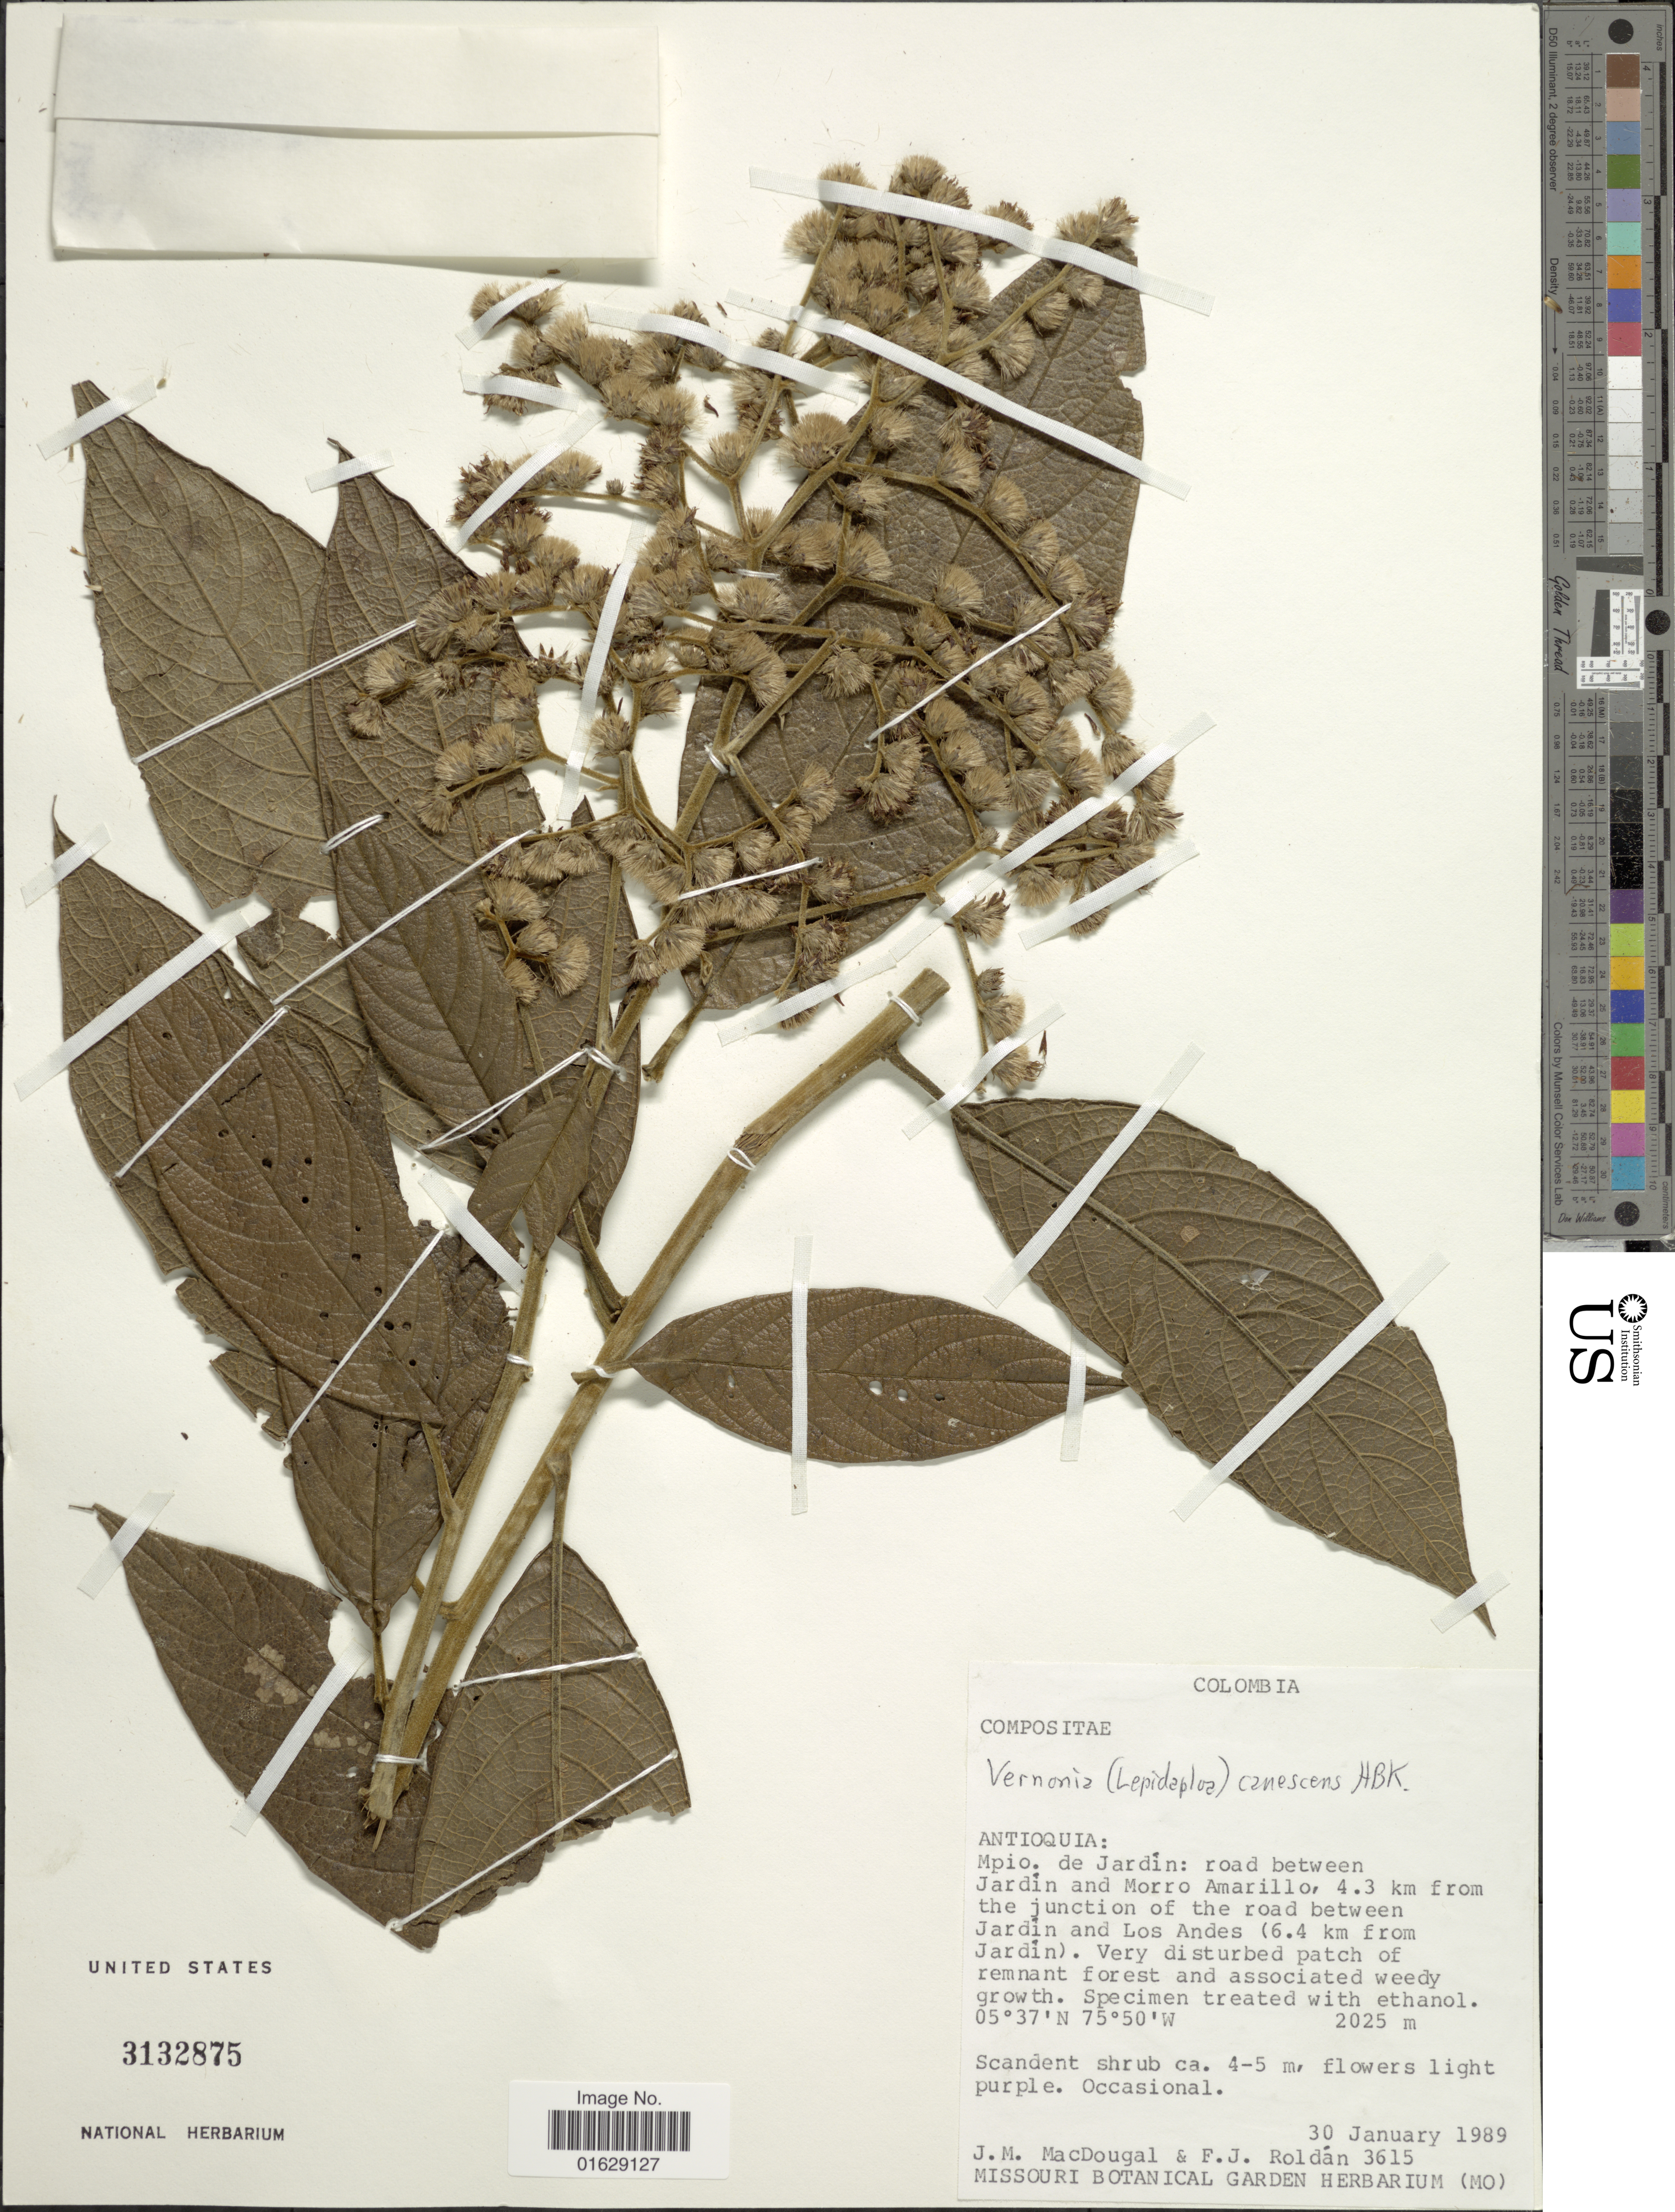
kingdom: Plantae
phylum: Tracheophyta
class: Magnoliopsida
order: Asterales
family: Asteraceae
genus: Lepidaploa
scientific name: Lepidaploa canescens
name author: (Kunth) H. Rob.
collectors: J. M. MacDougal & F. J. Roldán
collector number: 3615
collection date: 1989-01-30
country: Colombia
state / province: Antioquia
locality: Mpio. de Jardin: road between Jardin and Morro Amarillo, 4.3 km from the junction of the road between Jardin and Los Andes (6.4 km from Jardin).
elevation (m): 2025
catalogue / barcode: US 3132875